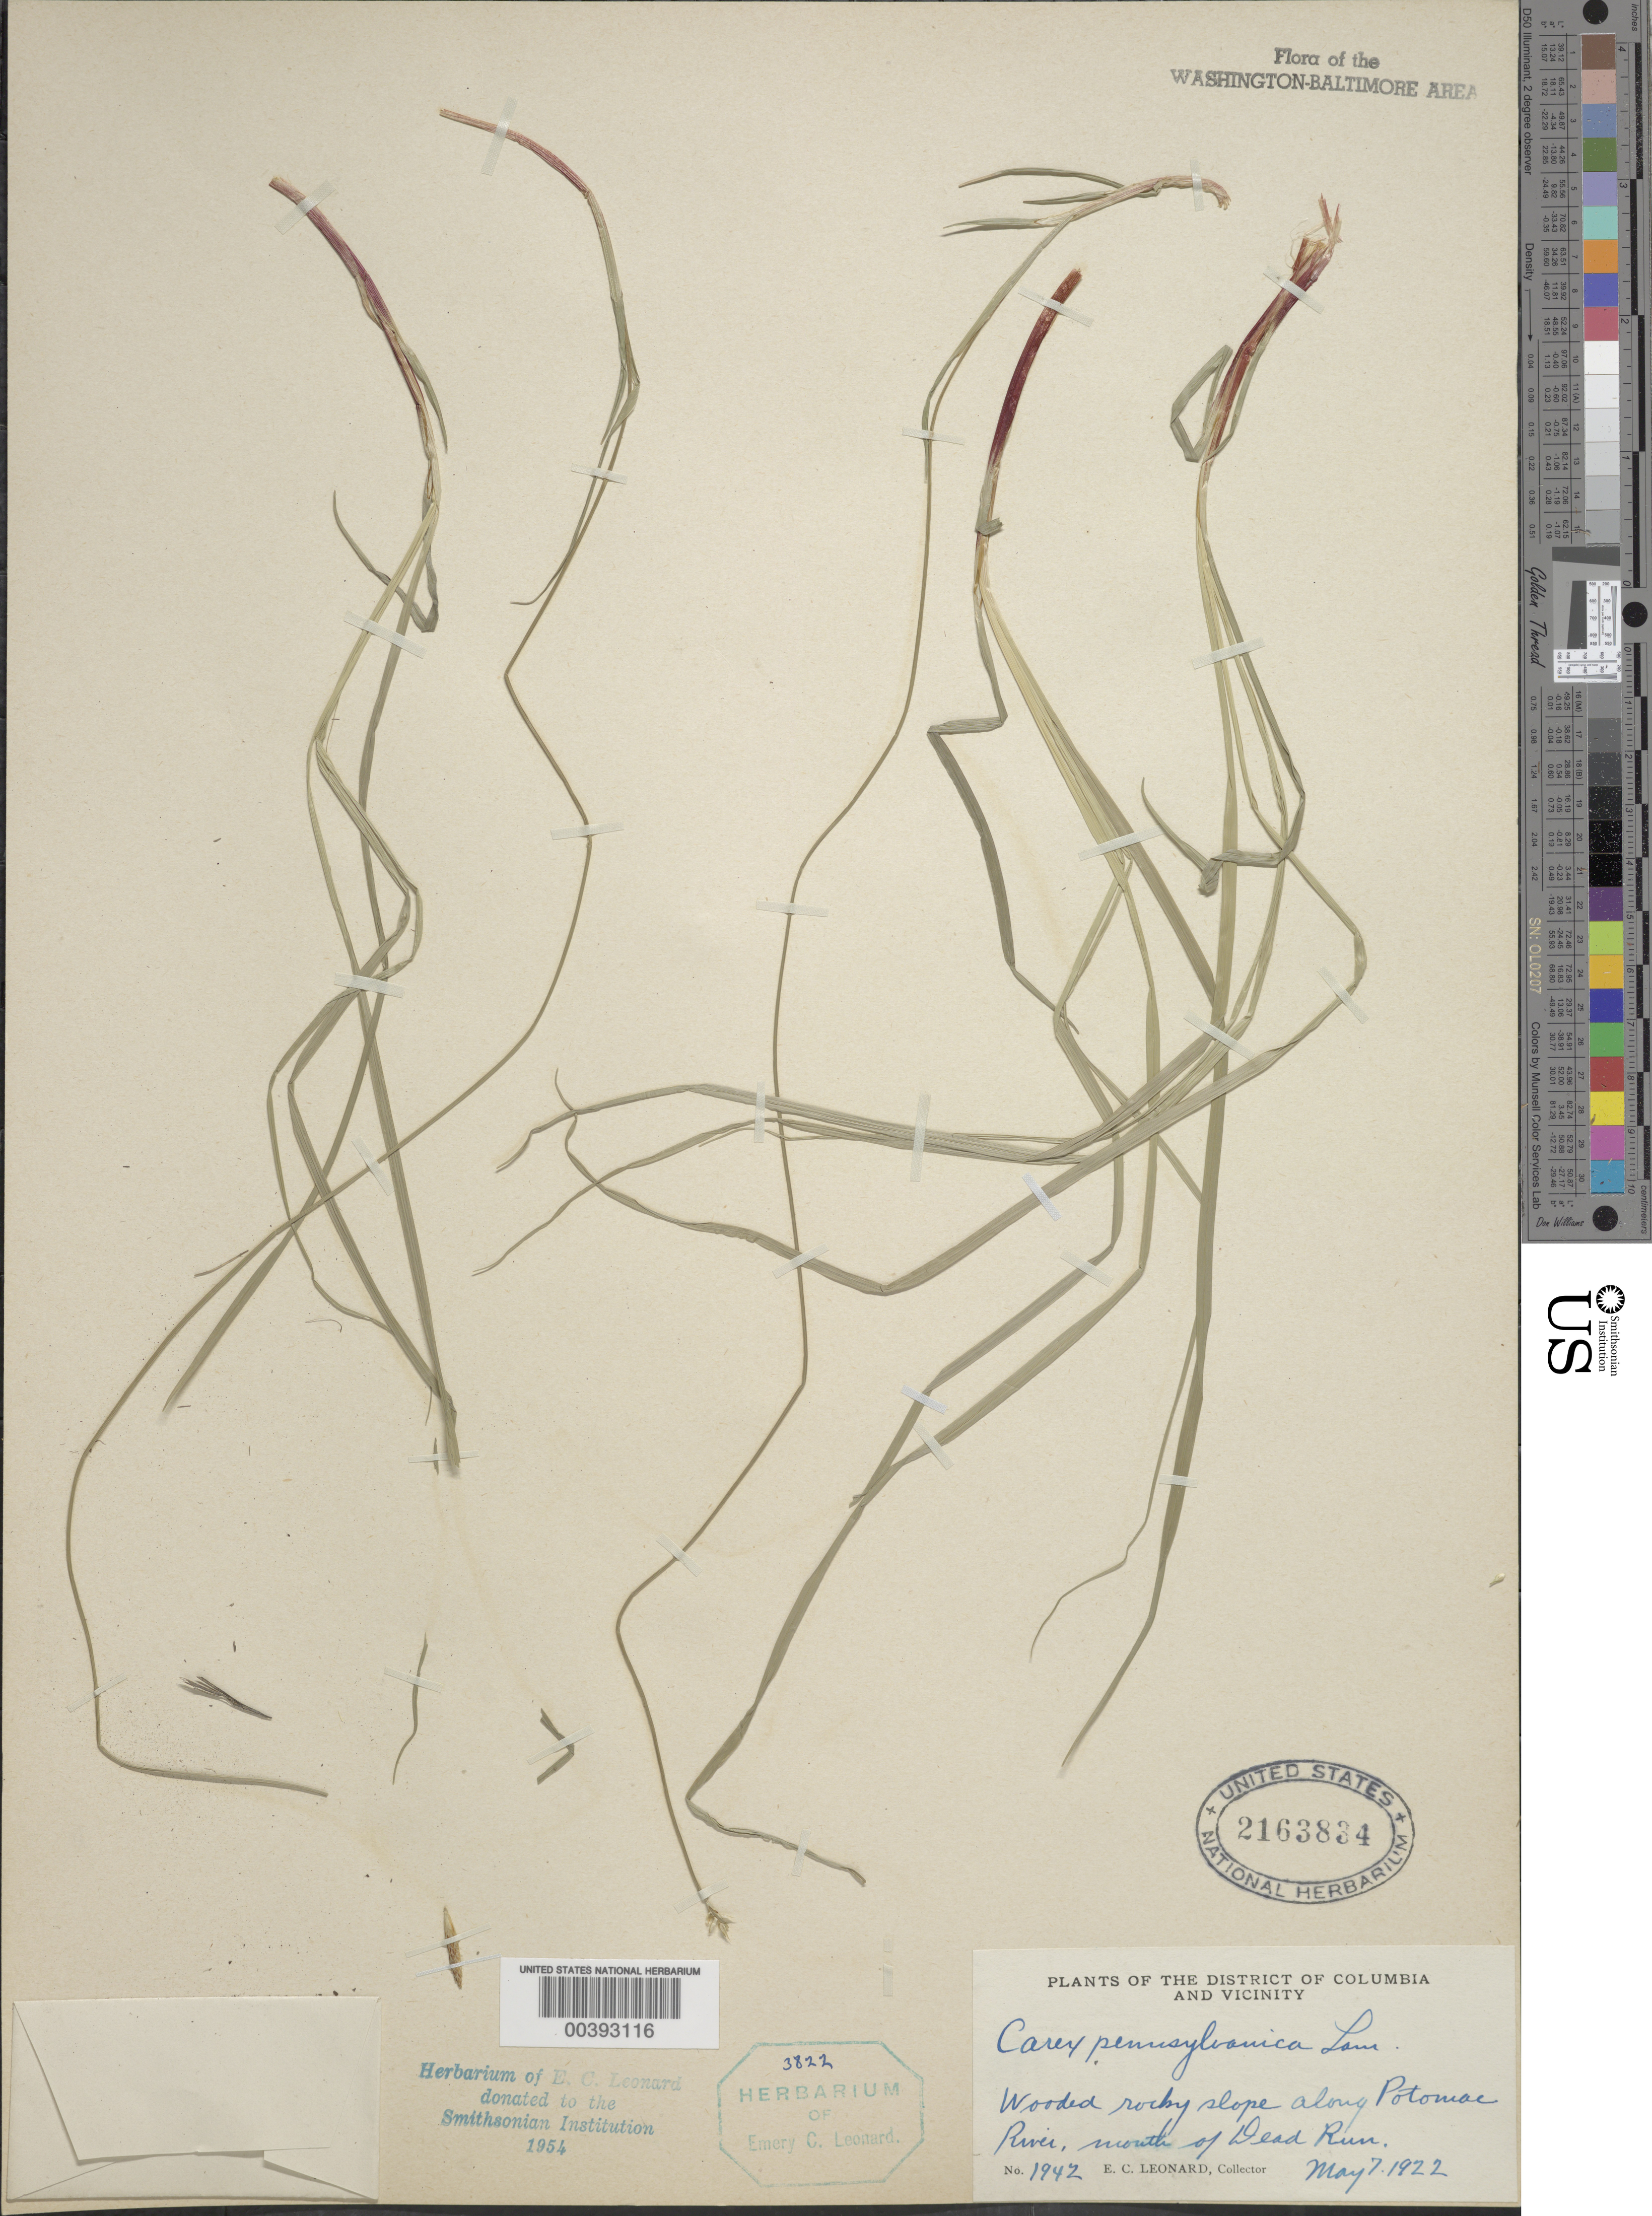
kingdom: Plantae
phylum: Tracheophyta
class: Liliopsida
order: Poales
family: Cyperaceae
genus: Carex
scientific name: Carex pensylvanica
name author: Lam.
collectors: E. C. Leonard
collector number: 1942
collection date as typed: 07 May 1922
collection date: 1922-05-07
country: United States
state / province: Virginia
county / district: Fairfax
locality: Dead Run mouth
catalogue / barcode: US 2163834